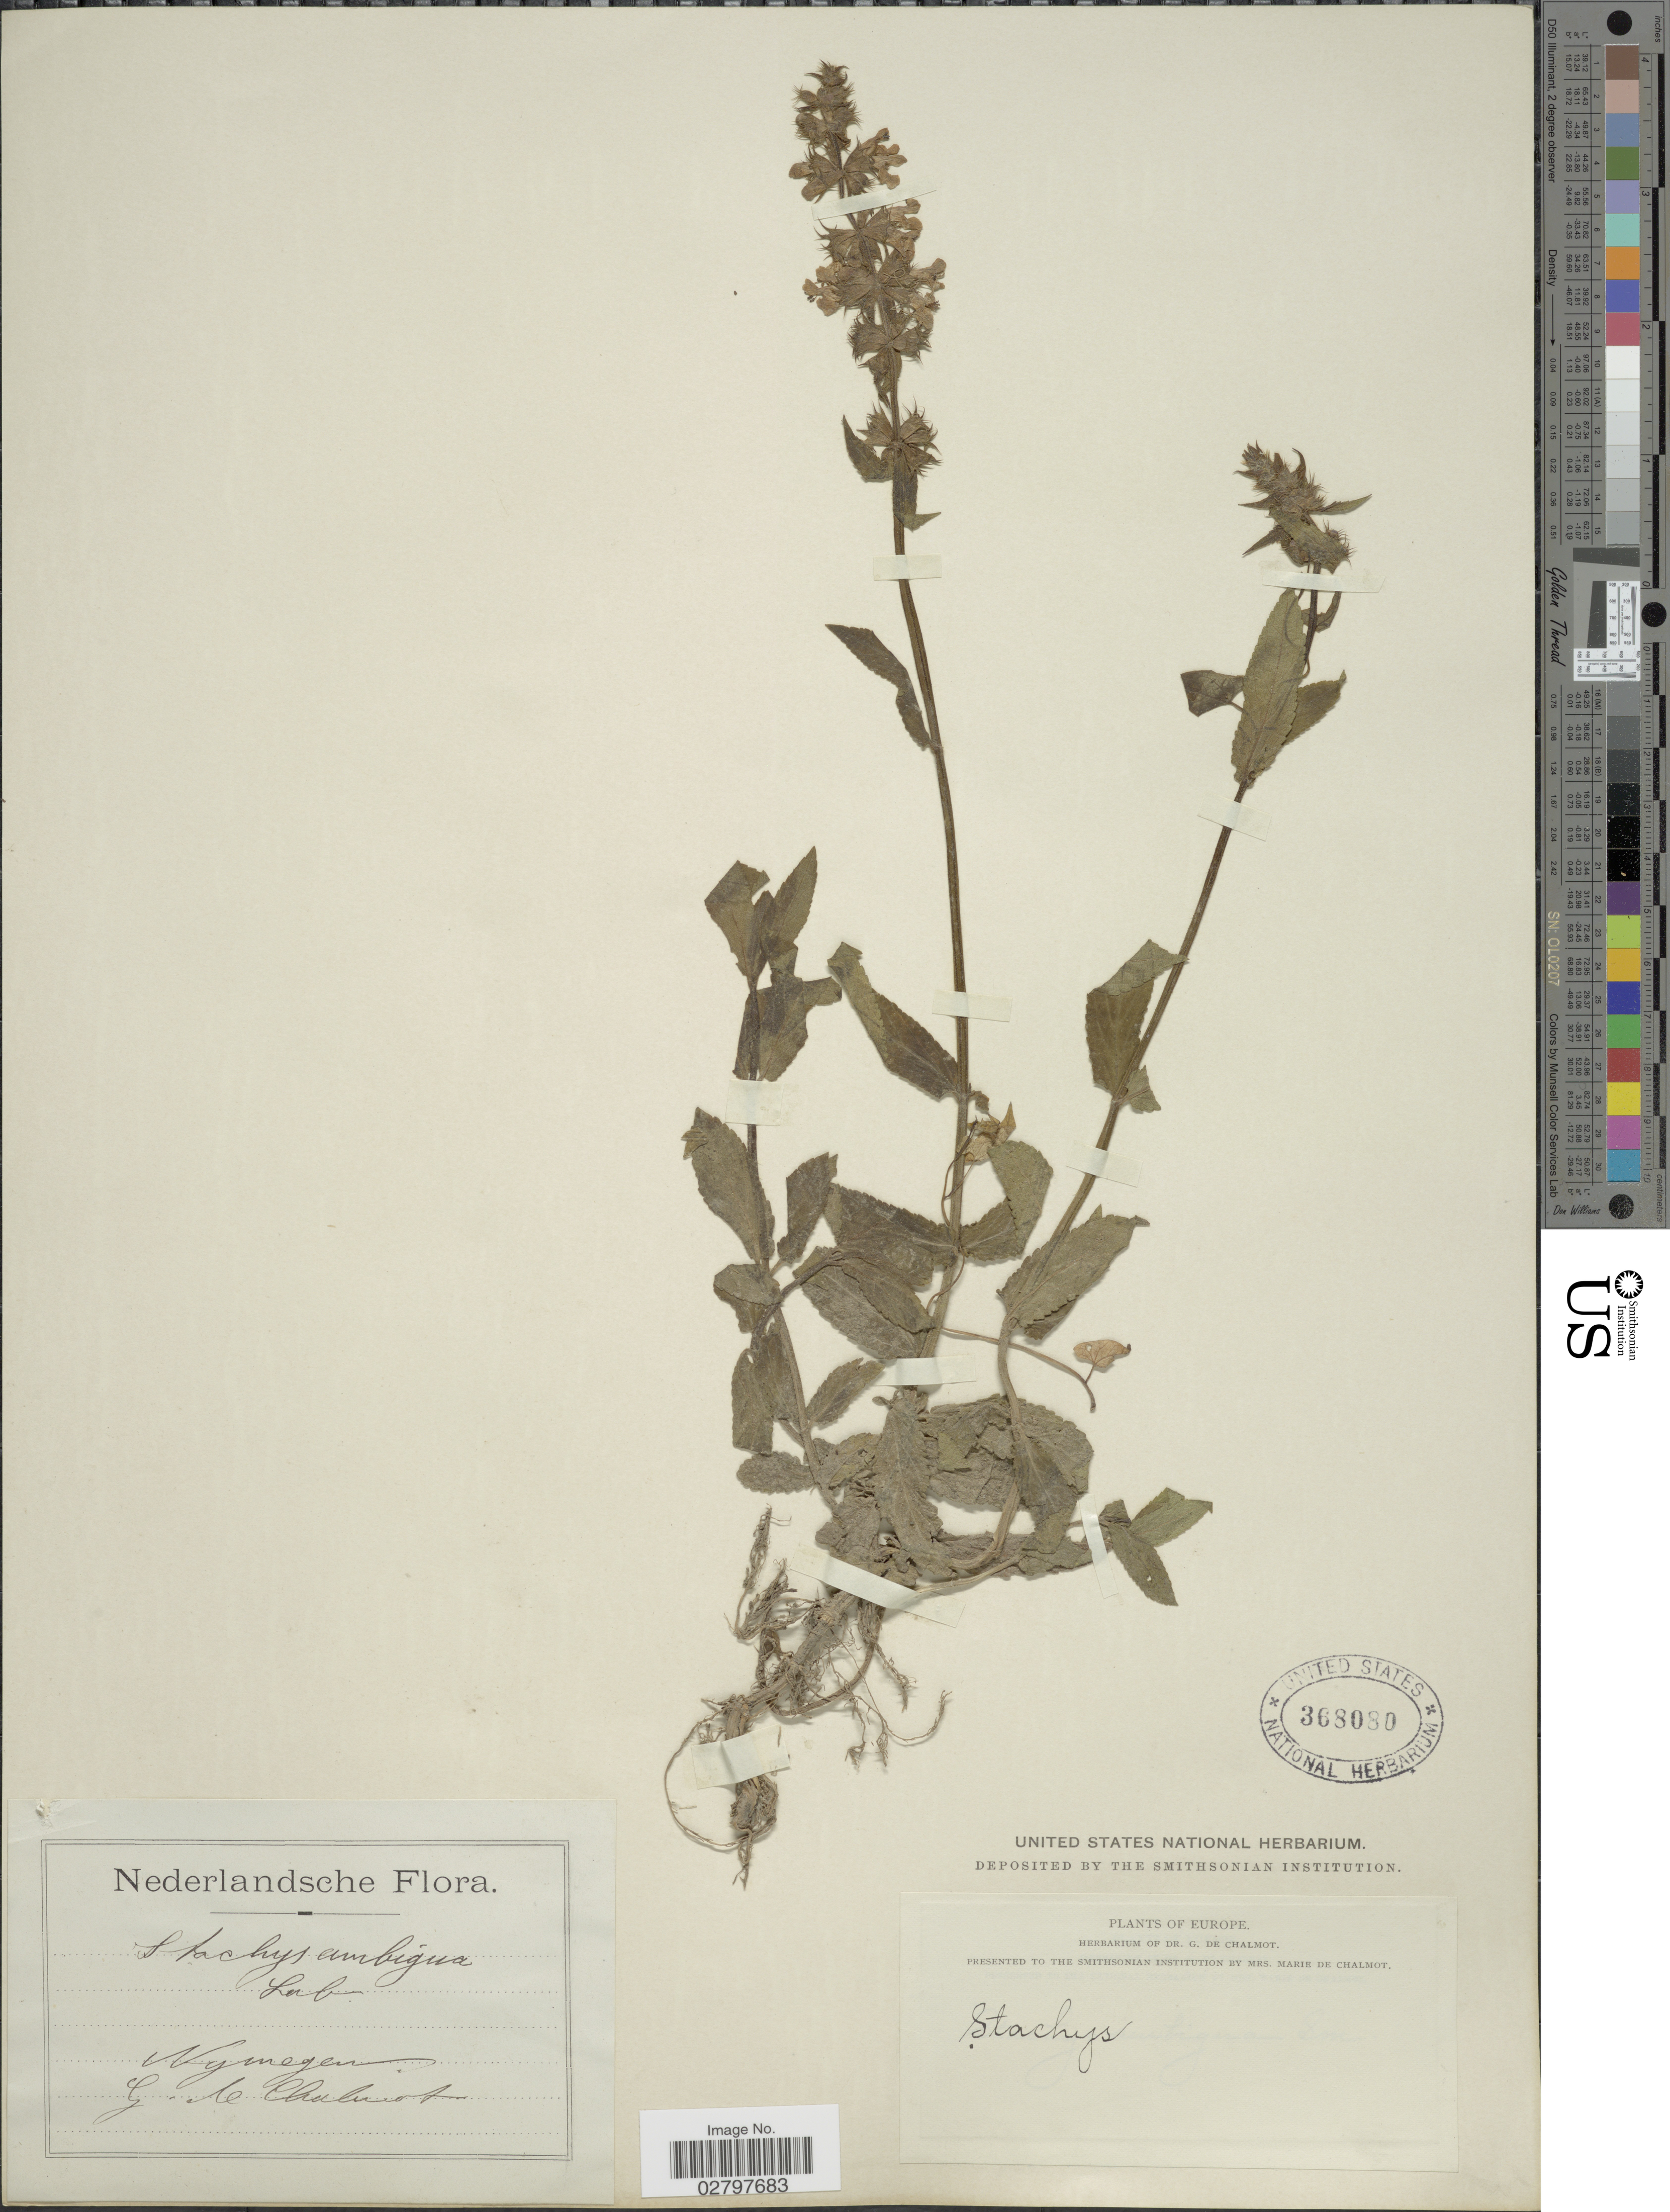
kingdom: Plantae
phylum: Tracheophyta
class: Magnoliopsida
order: Lamiales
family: Lamiaceae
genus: Stachys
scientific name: Stachys ambigua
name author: (A. Gray) Britton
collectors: G. de Chalmot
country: Netherlands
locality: Nijmegen.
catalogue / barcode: US 368080